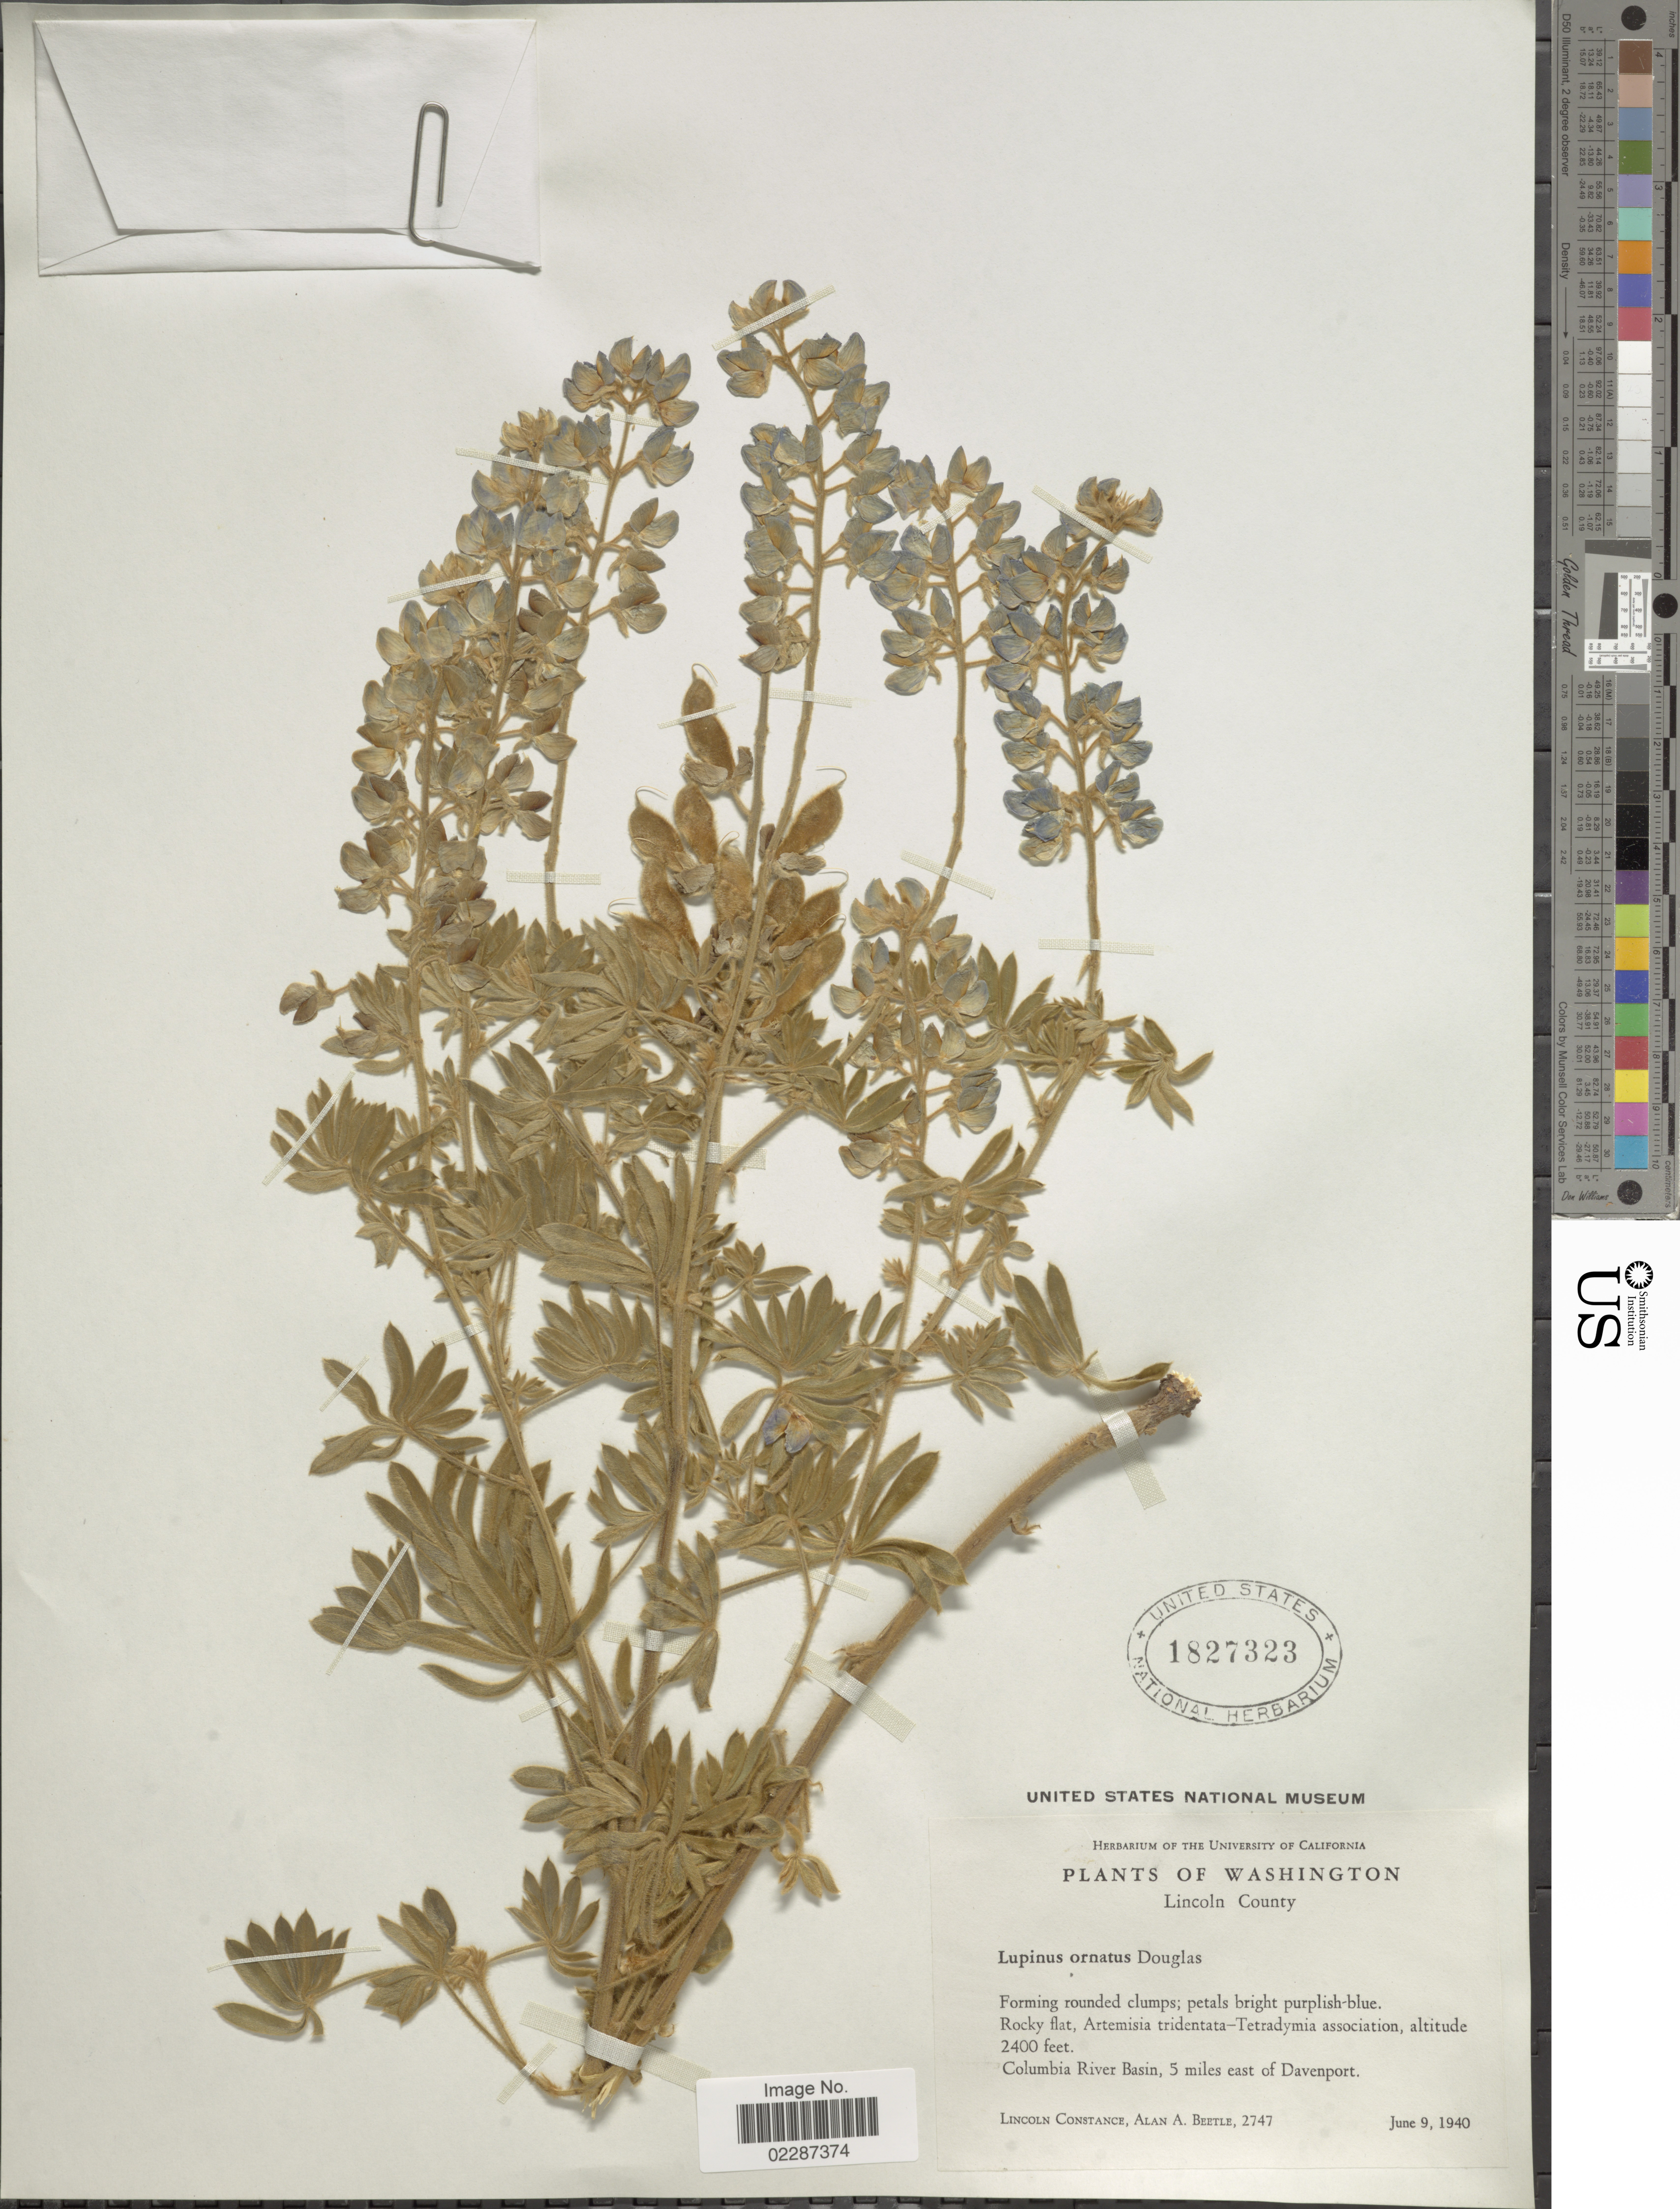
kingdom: Plantae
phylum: Tracheophyta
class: Magnoliopsida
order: Fabales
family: Fabaceae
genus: Lupinus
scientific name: Lupinus sericeus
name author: Pursh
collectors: L. Constance & A. A. Beetle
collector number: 2747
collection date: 1940-06-09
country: United States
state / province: Washington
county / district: Lincoln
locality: Lincoln County, Columbia River Basin, 5 miles east of Davenport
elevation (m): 732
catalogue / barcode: US 1827323